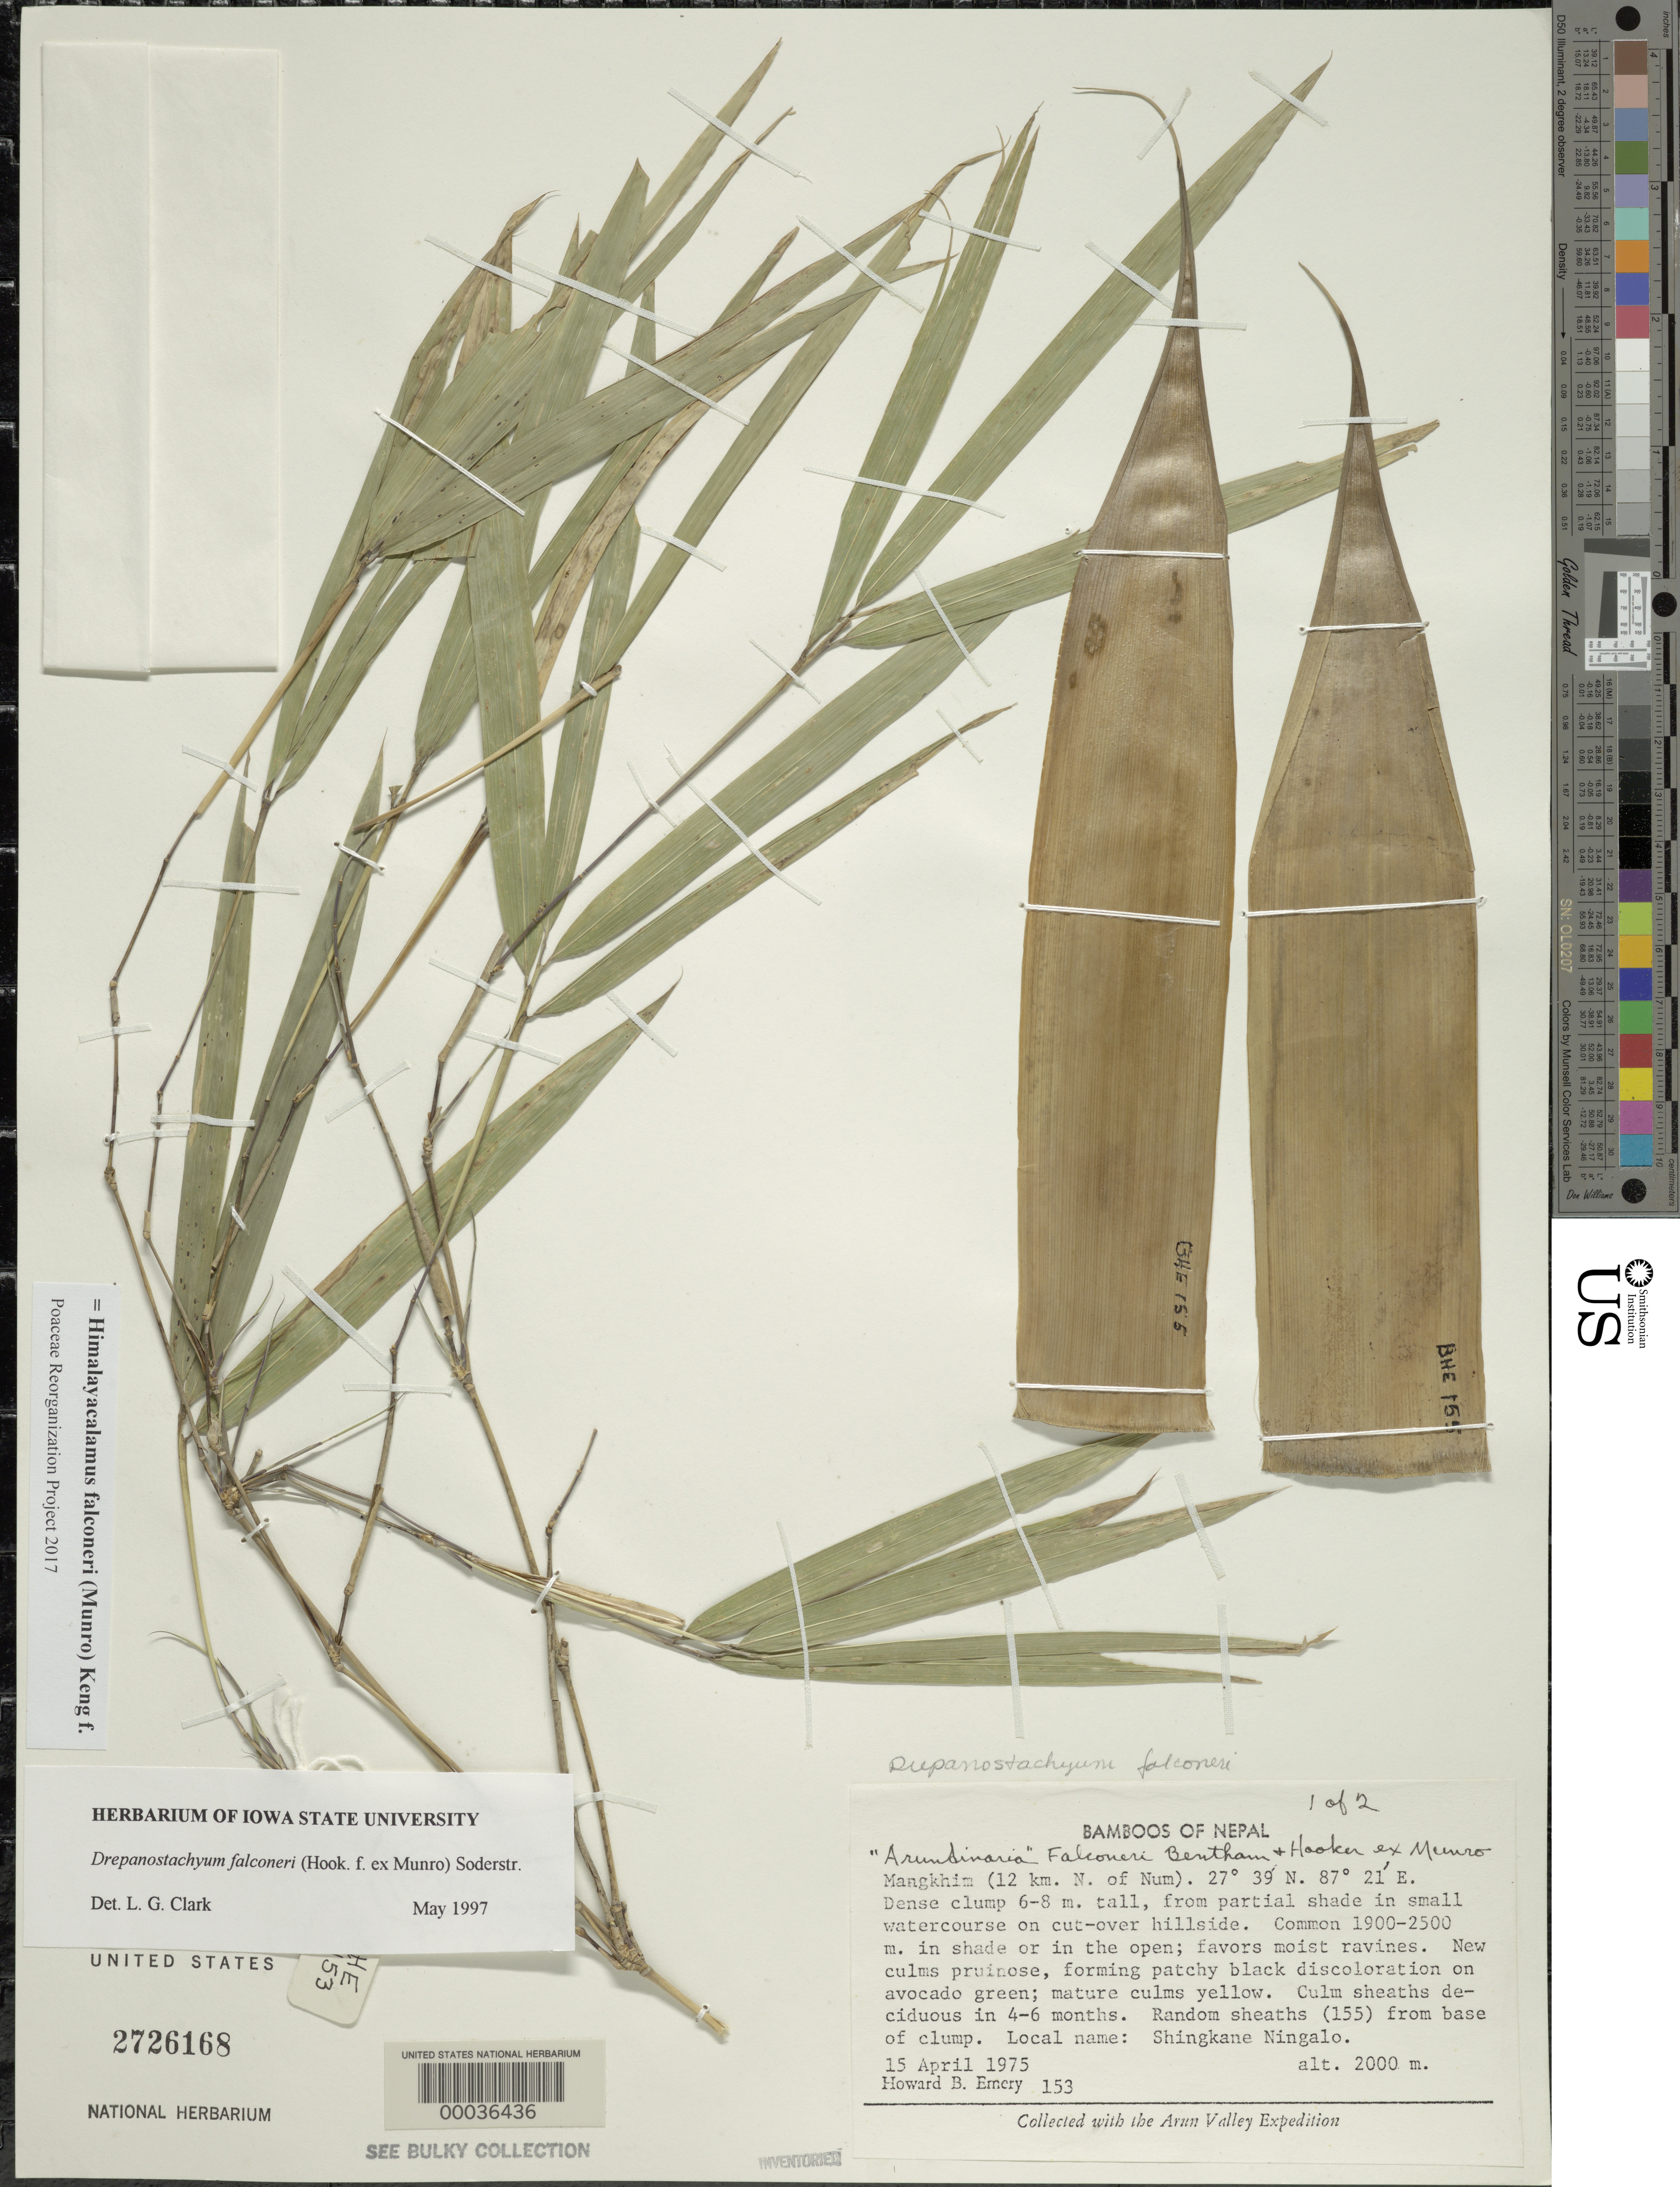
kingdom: Plantae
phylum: Tracheophyta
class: Liliopsida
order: Poales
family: Poaceae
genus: Himalayacalamus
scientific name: Himalayacalamus falconeri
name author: (Munro) Keng f.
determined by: Poaceae Reorganization Project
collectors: H. B. Emery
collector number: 153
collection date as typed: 15 Apr 1975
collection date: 1975-04-15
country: Nepal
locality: Mangkhim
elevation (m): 2000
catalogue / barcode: US 2726168